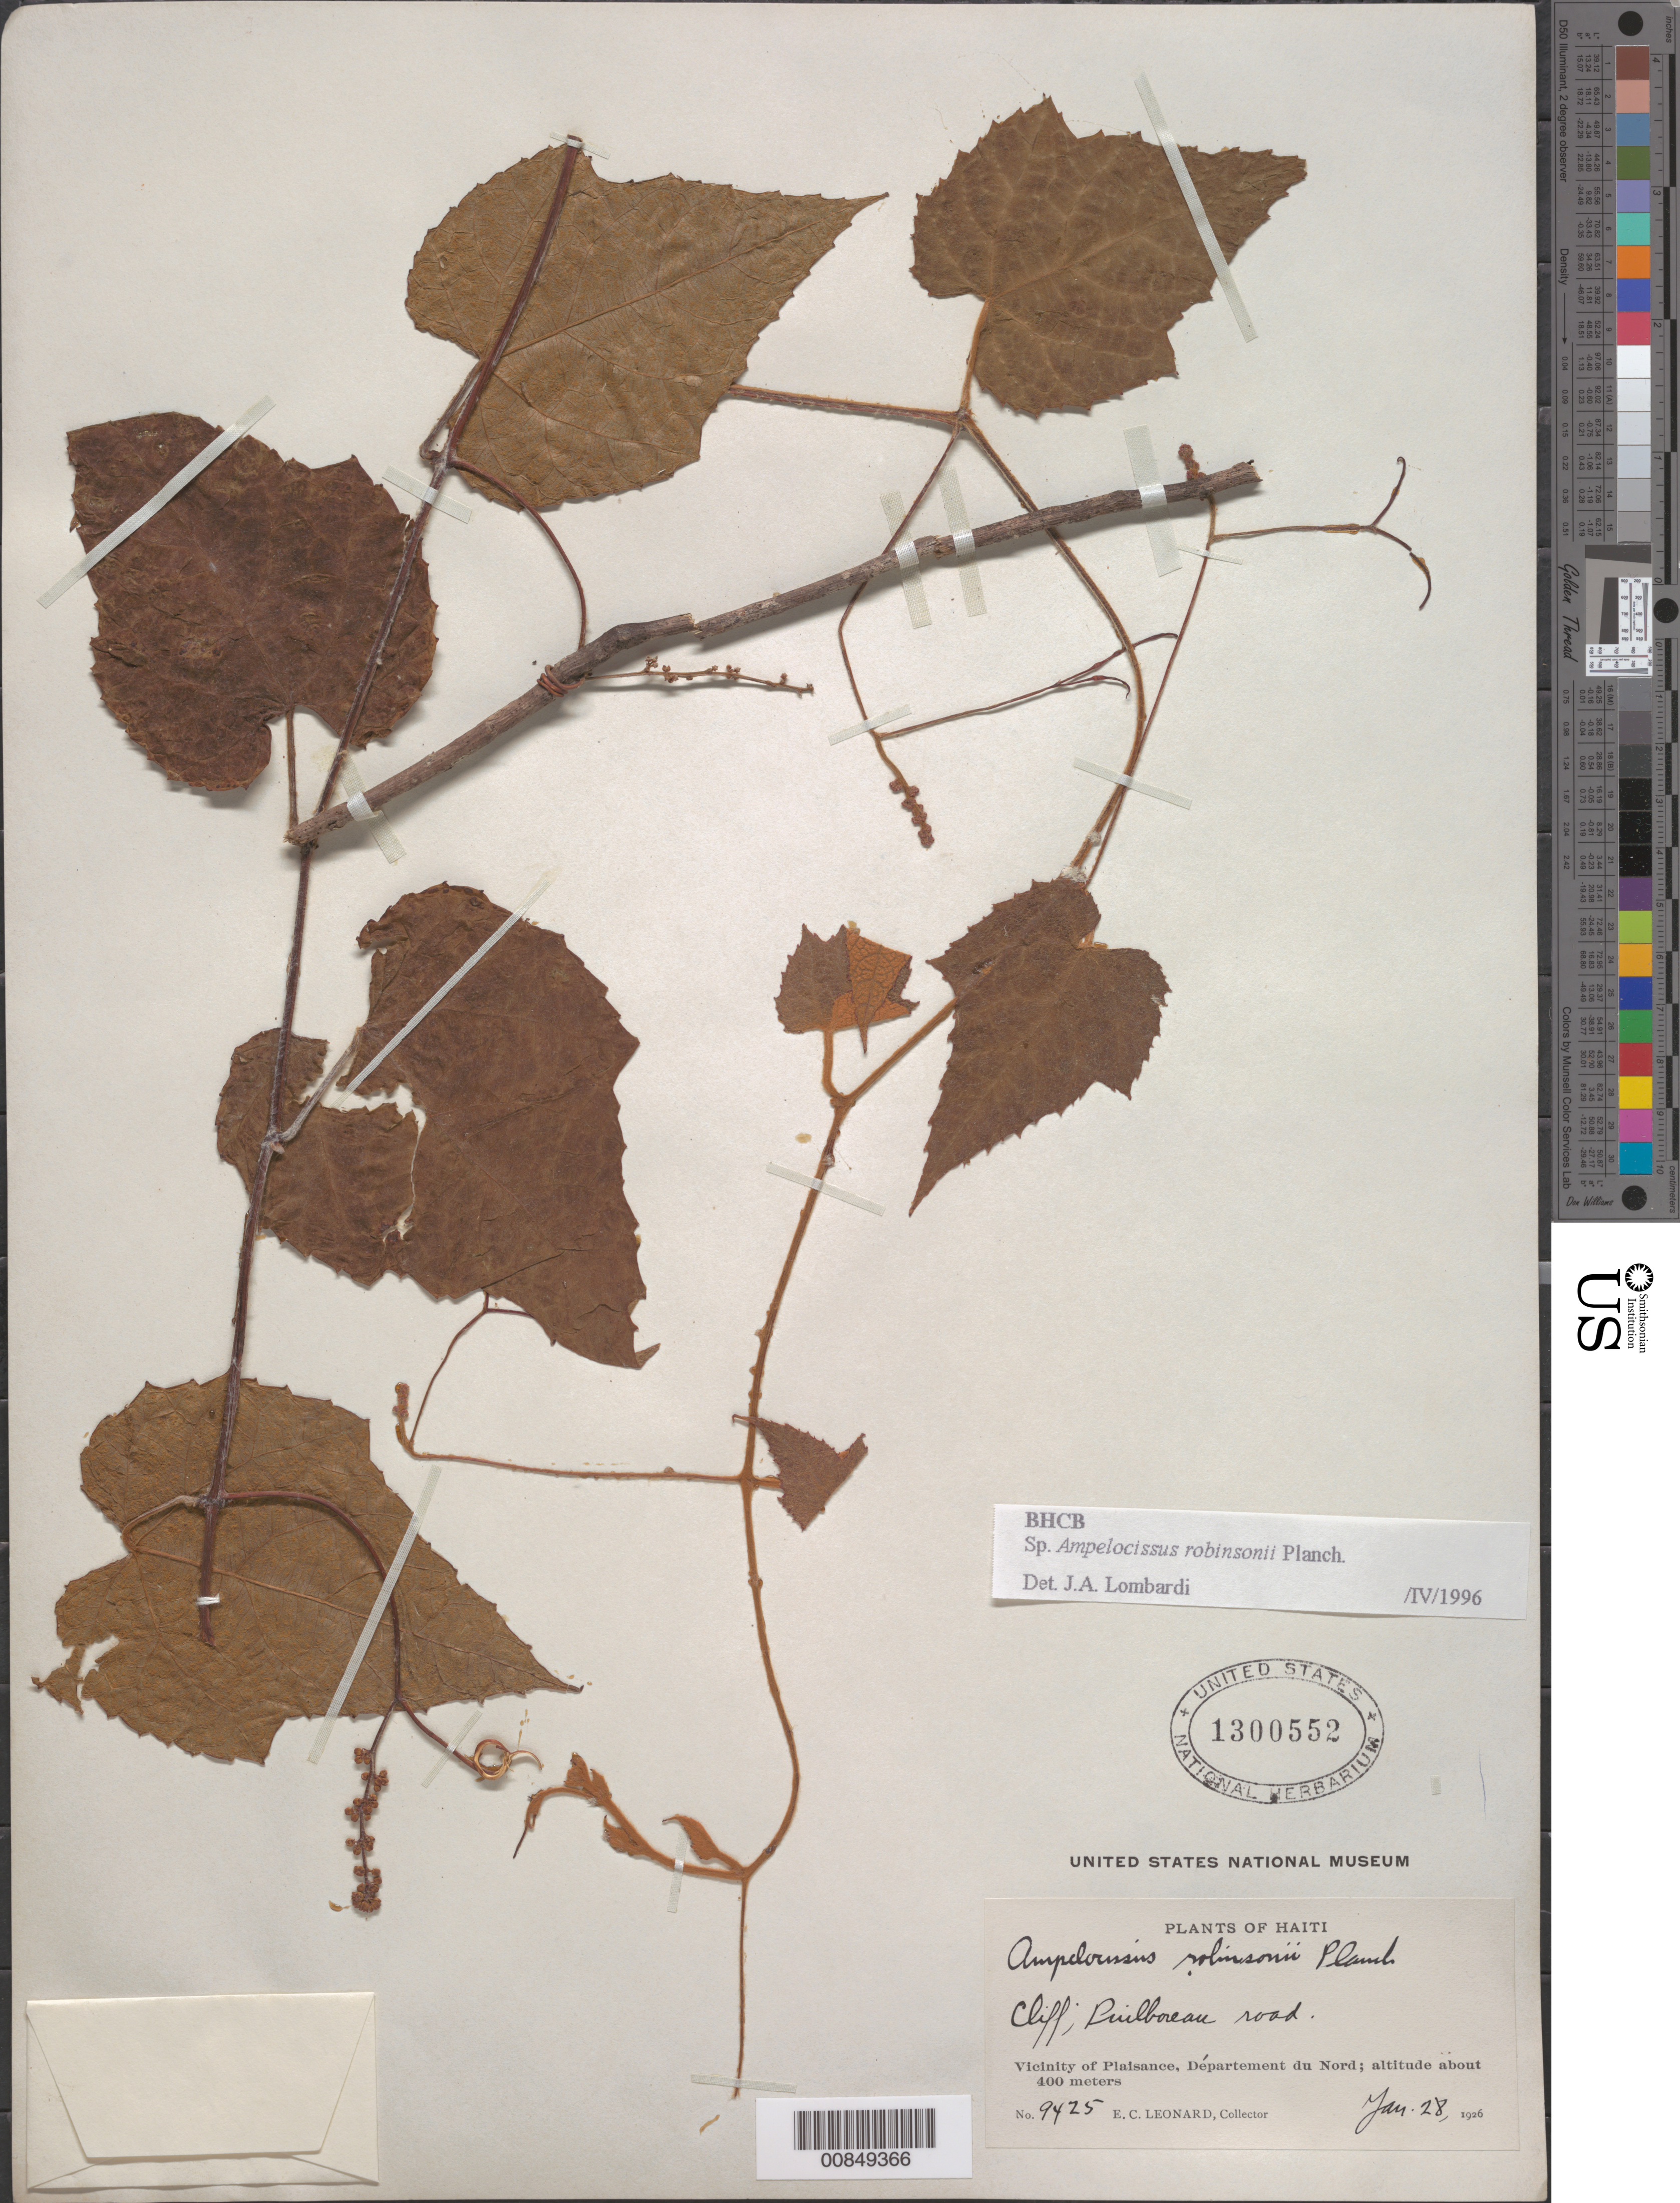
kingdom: Plantae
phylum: Tracheophyta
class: Magnoliopsida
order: Vitales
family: Vitaceae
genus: Ampelocissus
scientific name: Ampelocissus robinsonii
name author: Planch.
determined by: Lombardi, Julio A.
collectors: E. C. Leonard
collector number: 9425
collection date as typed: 28 Jan 1926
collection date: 1926-01-28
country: Haiti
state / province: Nord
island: Hispaniola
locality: Vicinity of Plaisance, Puilboreau Road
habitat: Cliff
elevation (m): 400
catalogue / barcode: US 1300552